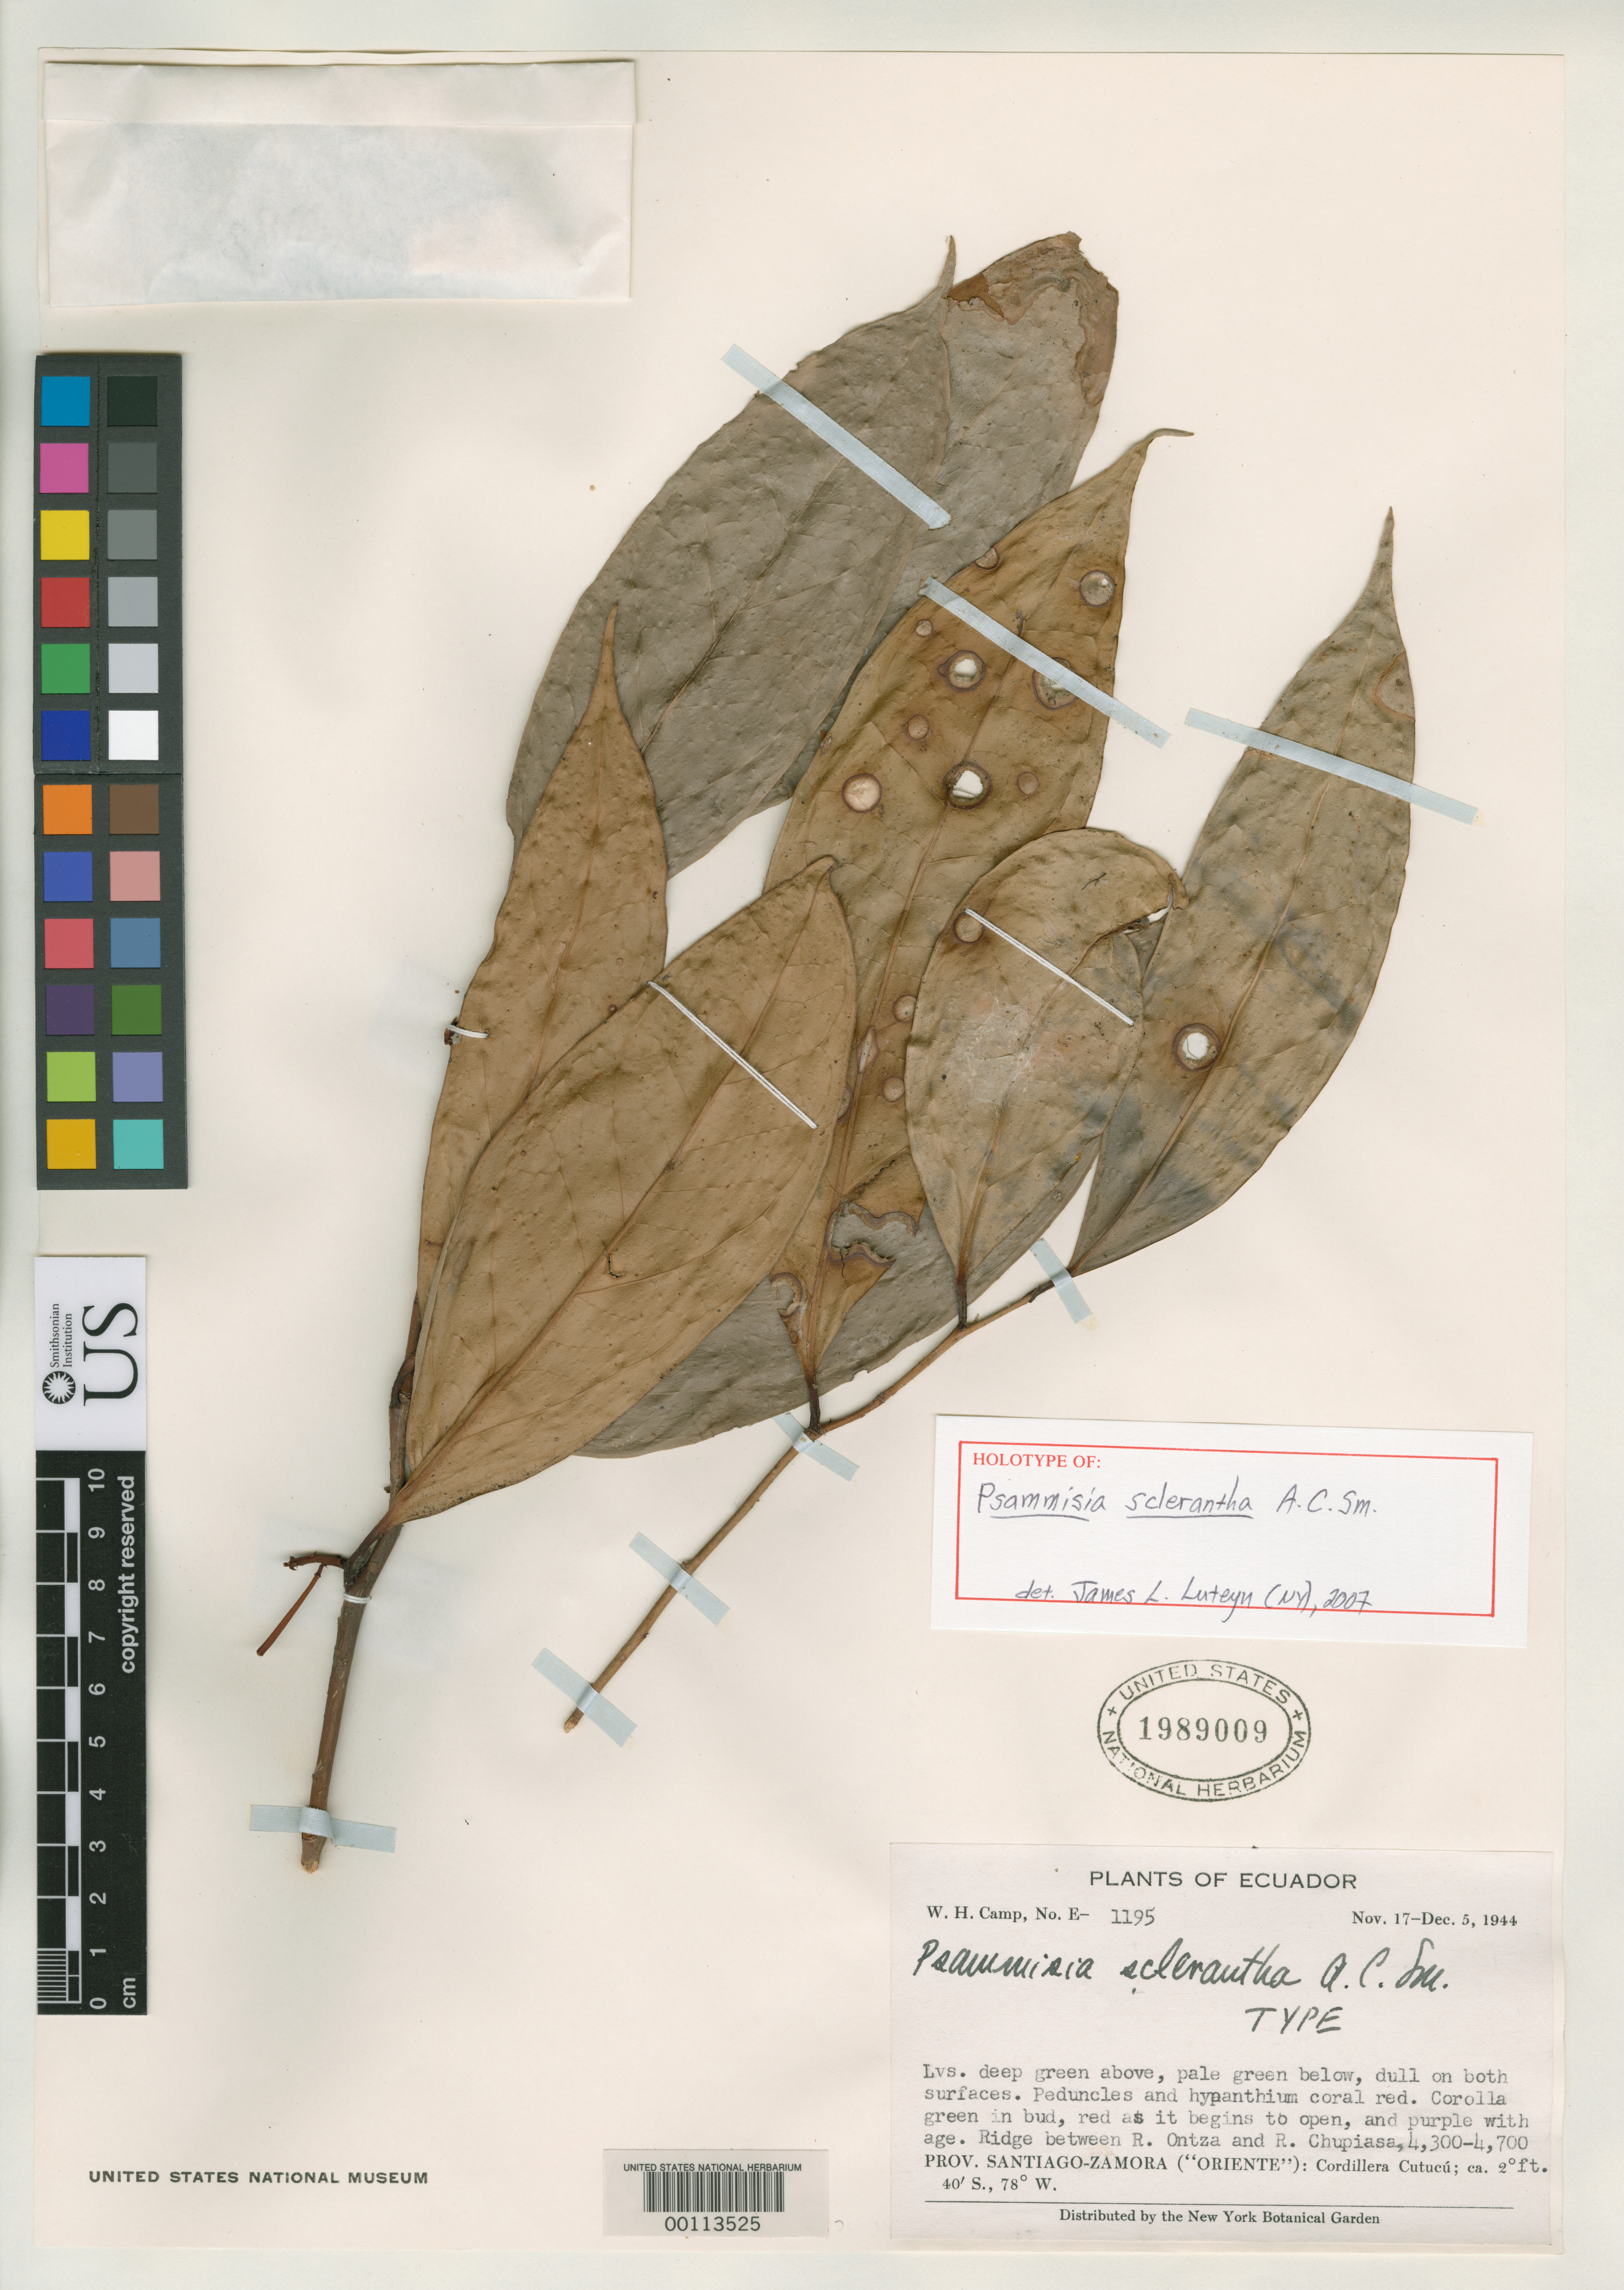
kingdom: Plantae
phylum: Tracheophyta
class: Magnoliopsida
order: Ericales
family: Ericaceae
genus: Psammisia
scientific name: Psammisia sclerantha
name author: A.C. Sm.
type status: Holotype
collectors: W. H. Camp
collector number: E-1195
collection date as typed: Nov 1944 to -- Dec 1944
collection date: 1944-11/1944-12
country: Ecuador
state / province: Morona-Santiago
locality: Cordillera Cutucu, ridge between Rio Ortza & Rio Chupiasa.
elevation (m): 122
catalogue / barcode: US 1989009